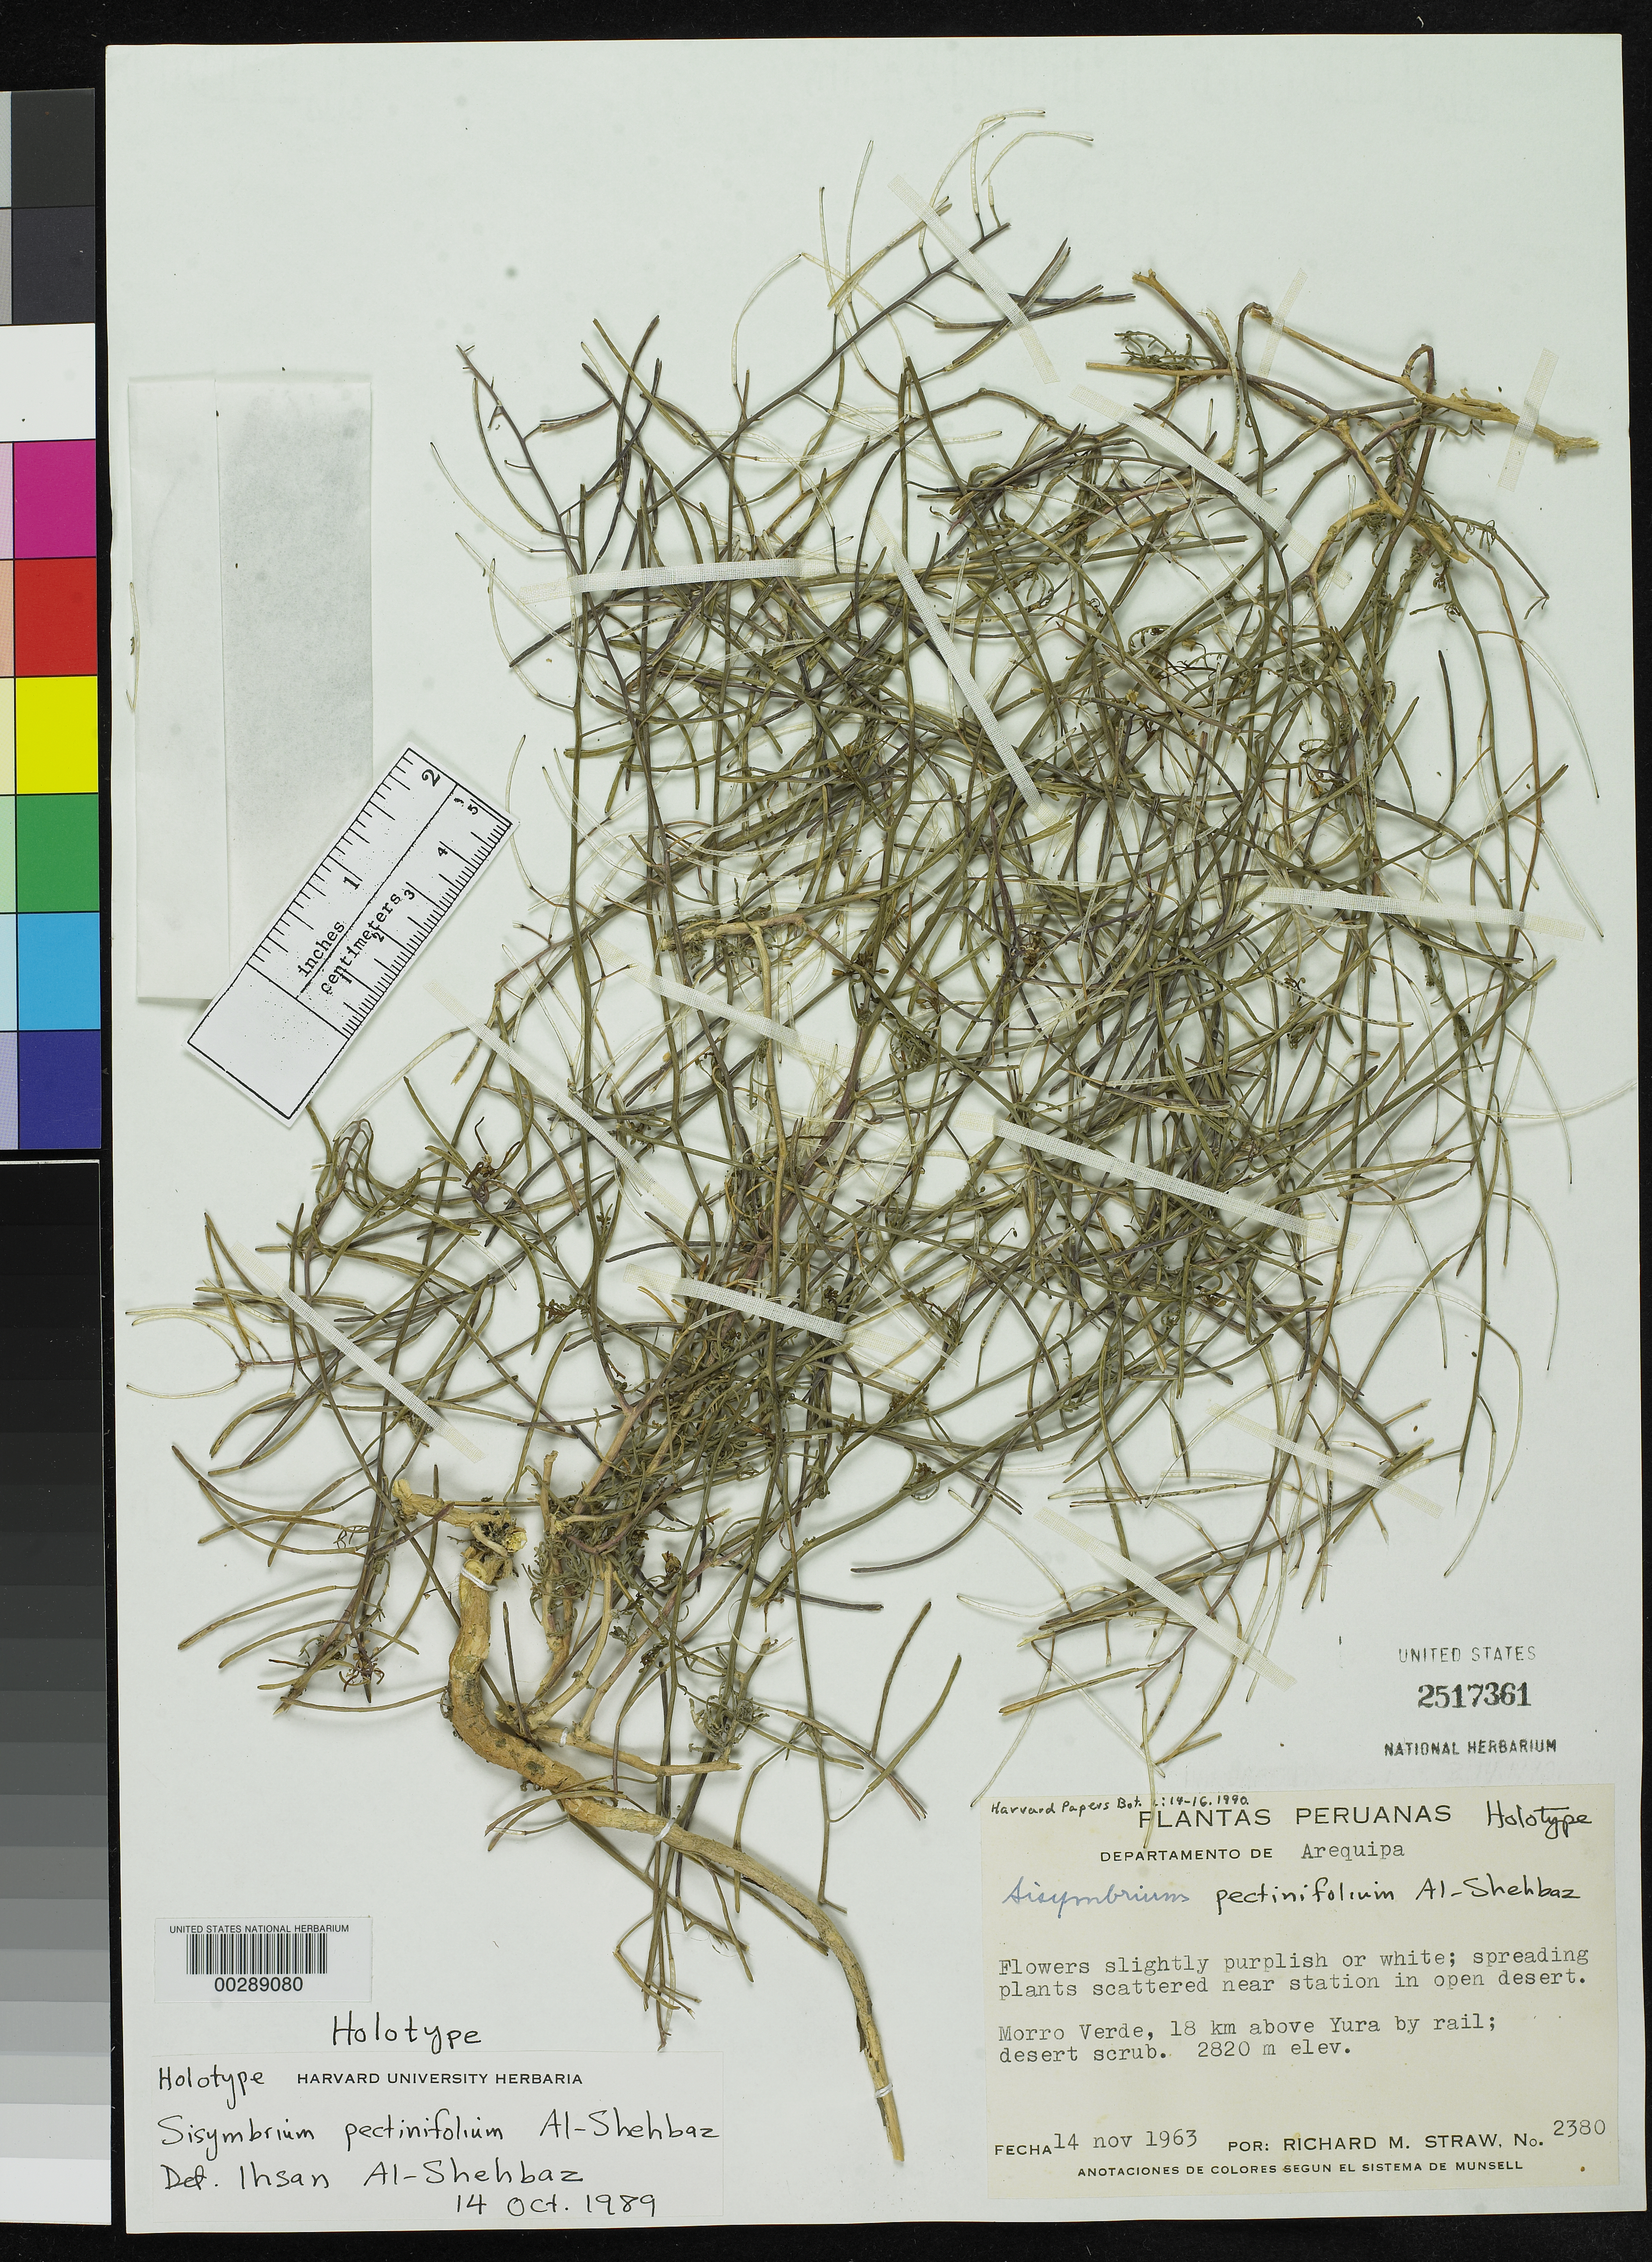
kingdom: Plantae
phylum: Tracheophyta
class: Magnoliopsida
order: Brassicales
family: Brassicaceae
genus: Sisymbrium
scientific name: Sisymbrium pectinifolium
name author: Al-Shehbaz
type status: Holotype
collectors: R. M. Straw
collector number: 2380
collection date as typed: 14 Nov 1963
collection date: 1963-11-14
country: Peru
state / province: Arequipa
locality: Morro Verde, 18 km above Yura by rail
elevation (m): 2820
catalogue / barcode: US 2517361